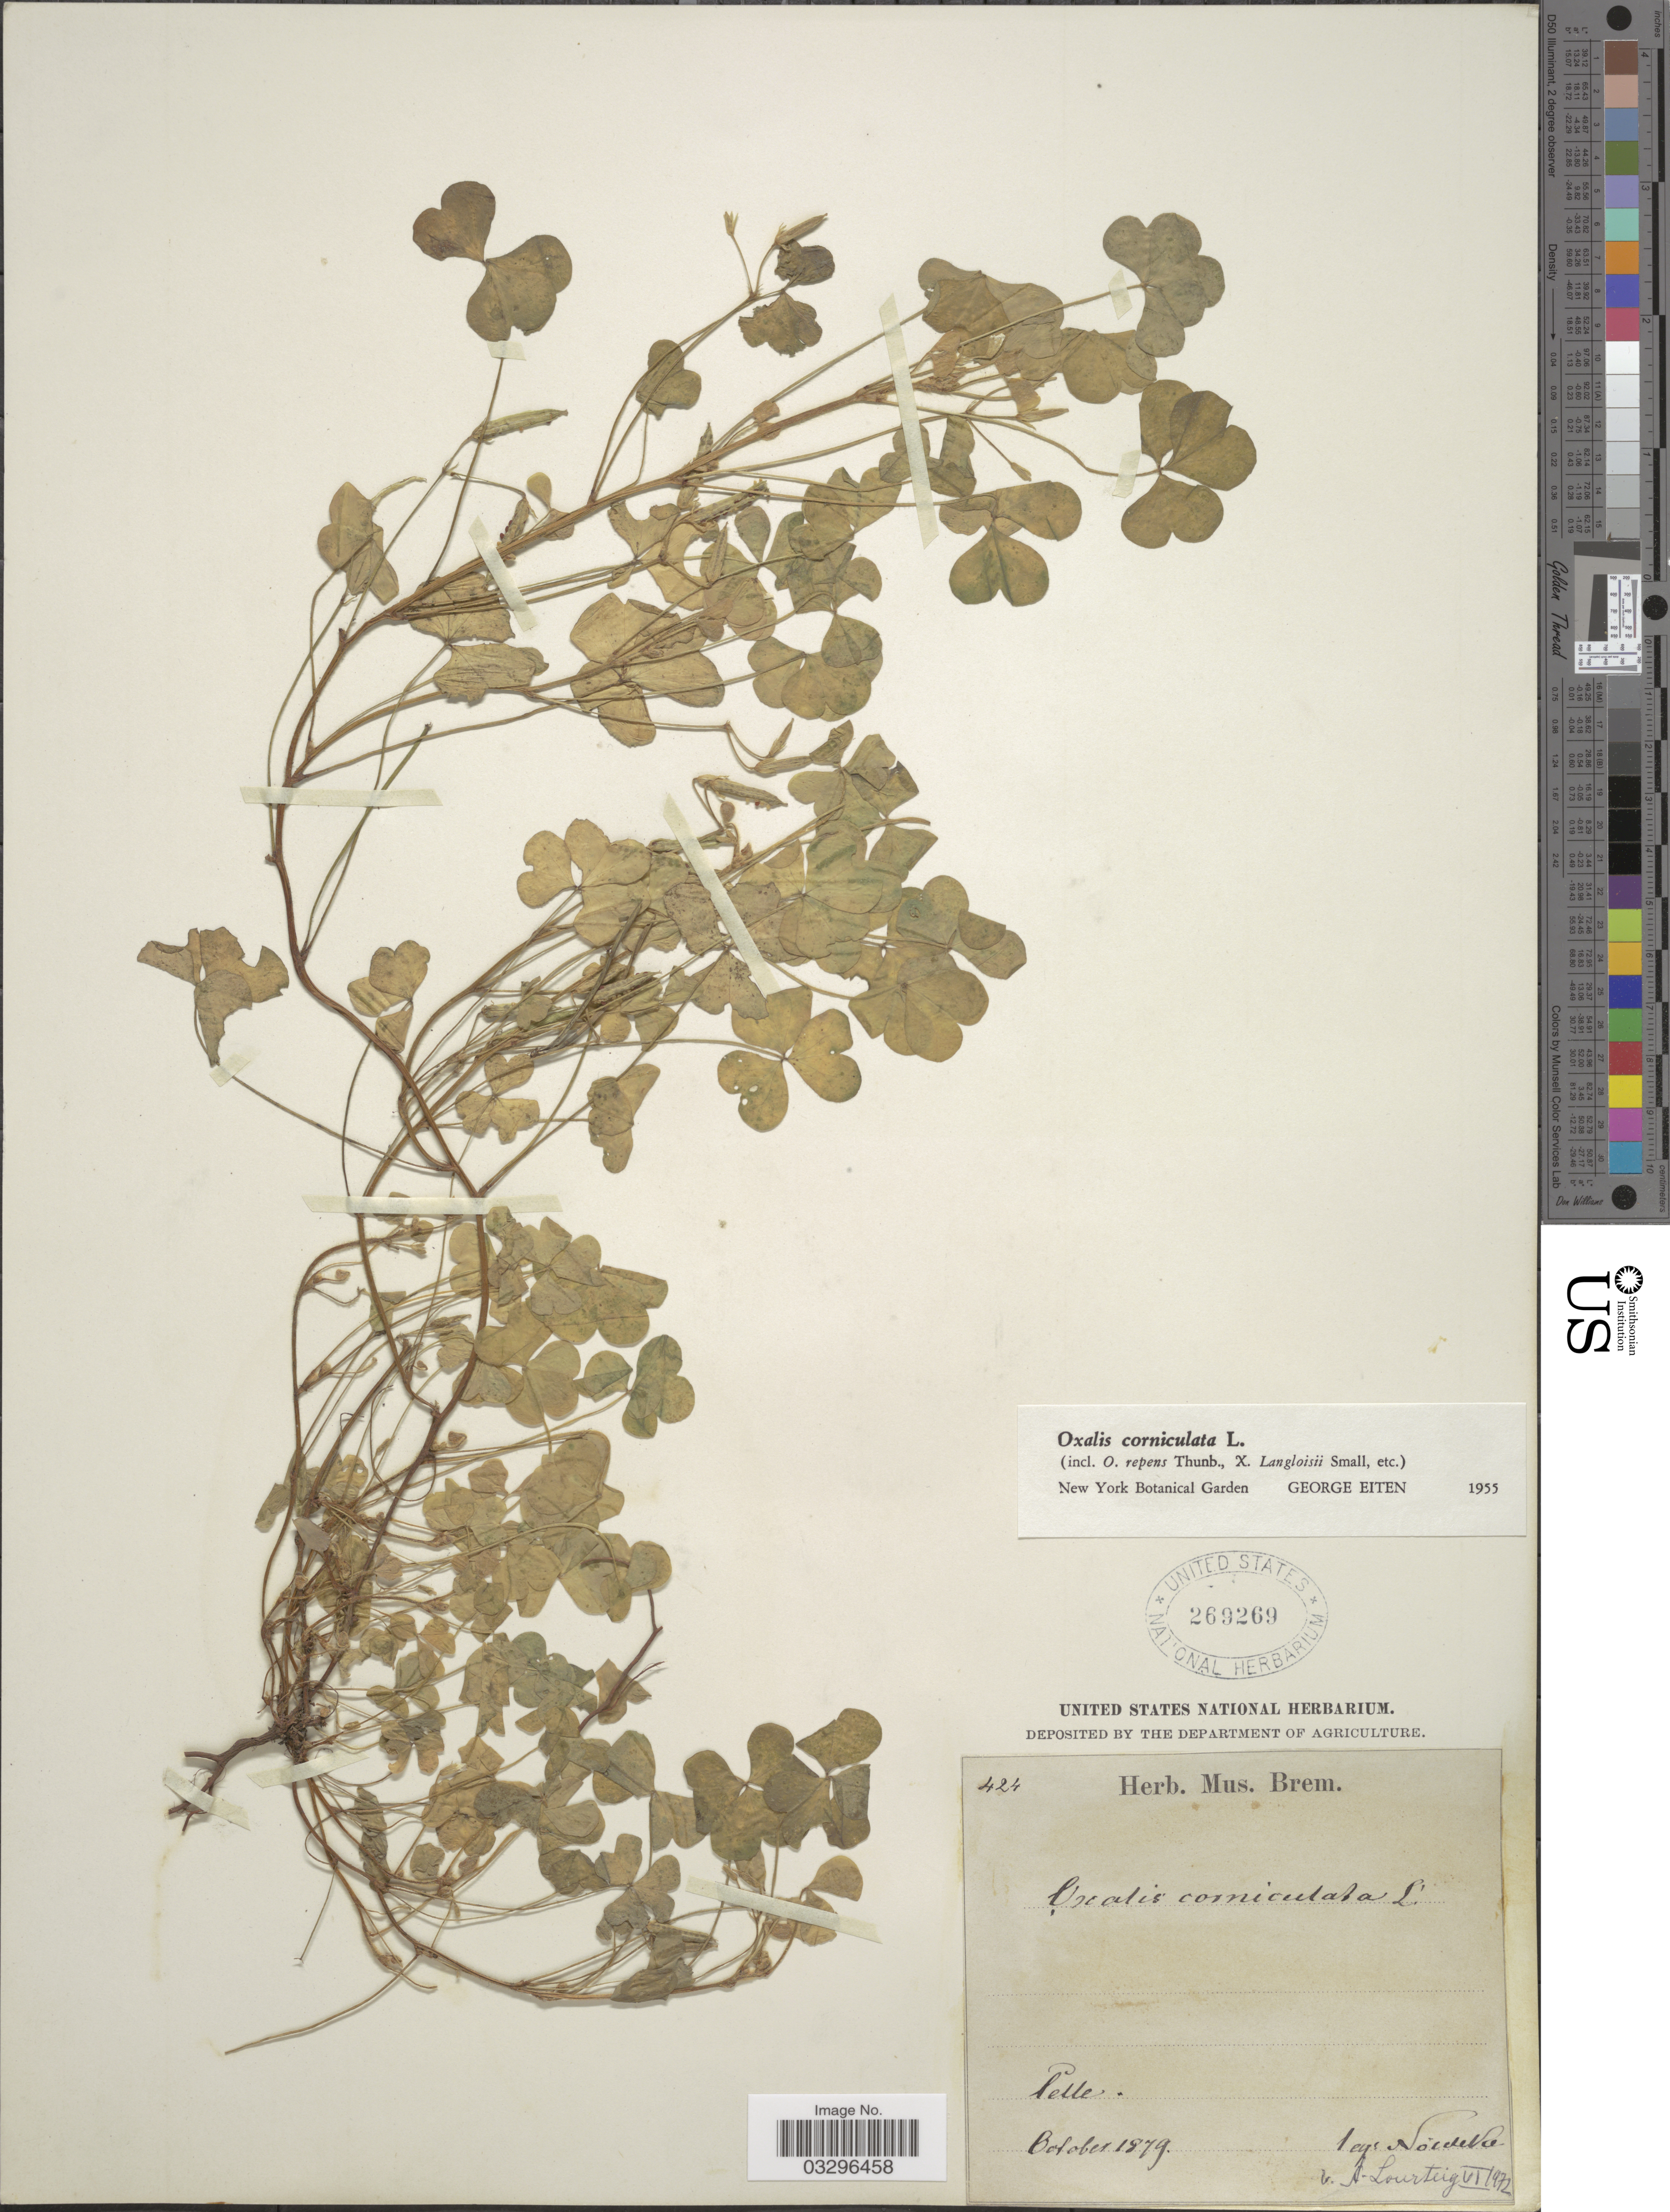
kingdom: Plantae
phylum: Tracheophyta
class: Magnoliopsida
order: Oxalidales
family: Oxalidaceae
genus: Oxalis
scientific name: Oxalis corniculata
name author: L.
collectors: Nordelle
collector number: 424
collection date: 1879-10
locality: Pelle [interpreted].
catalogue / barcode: US 269269